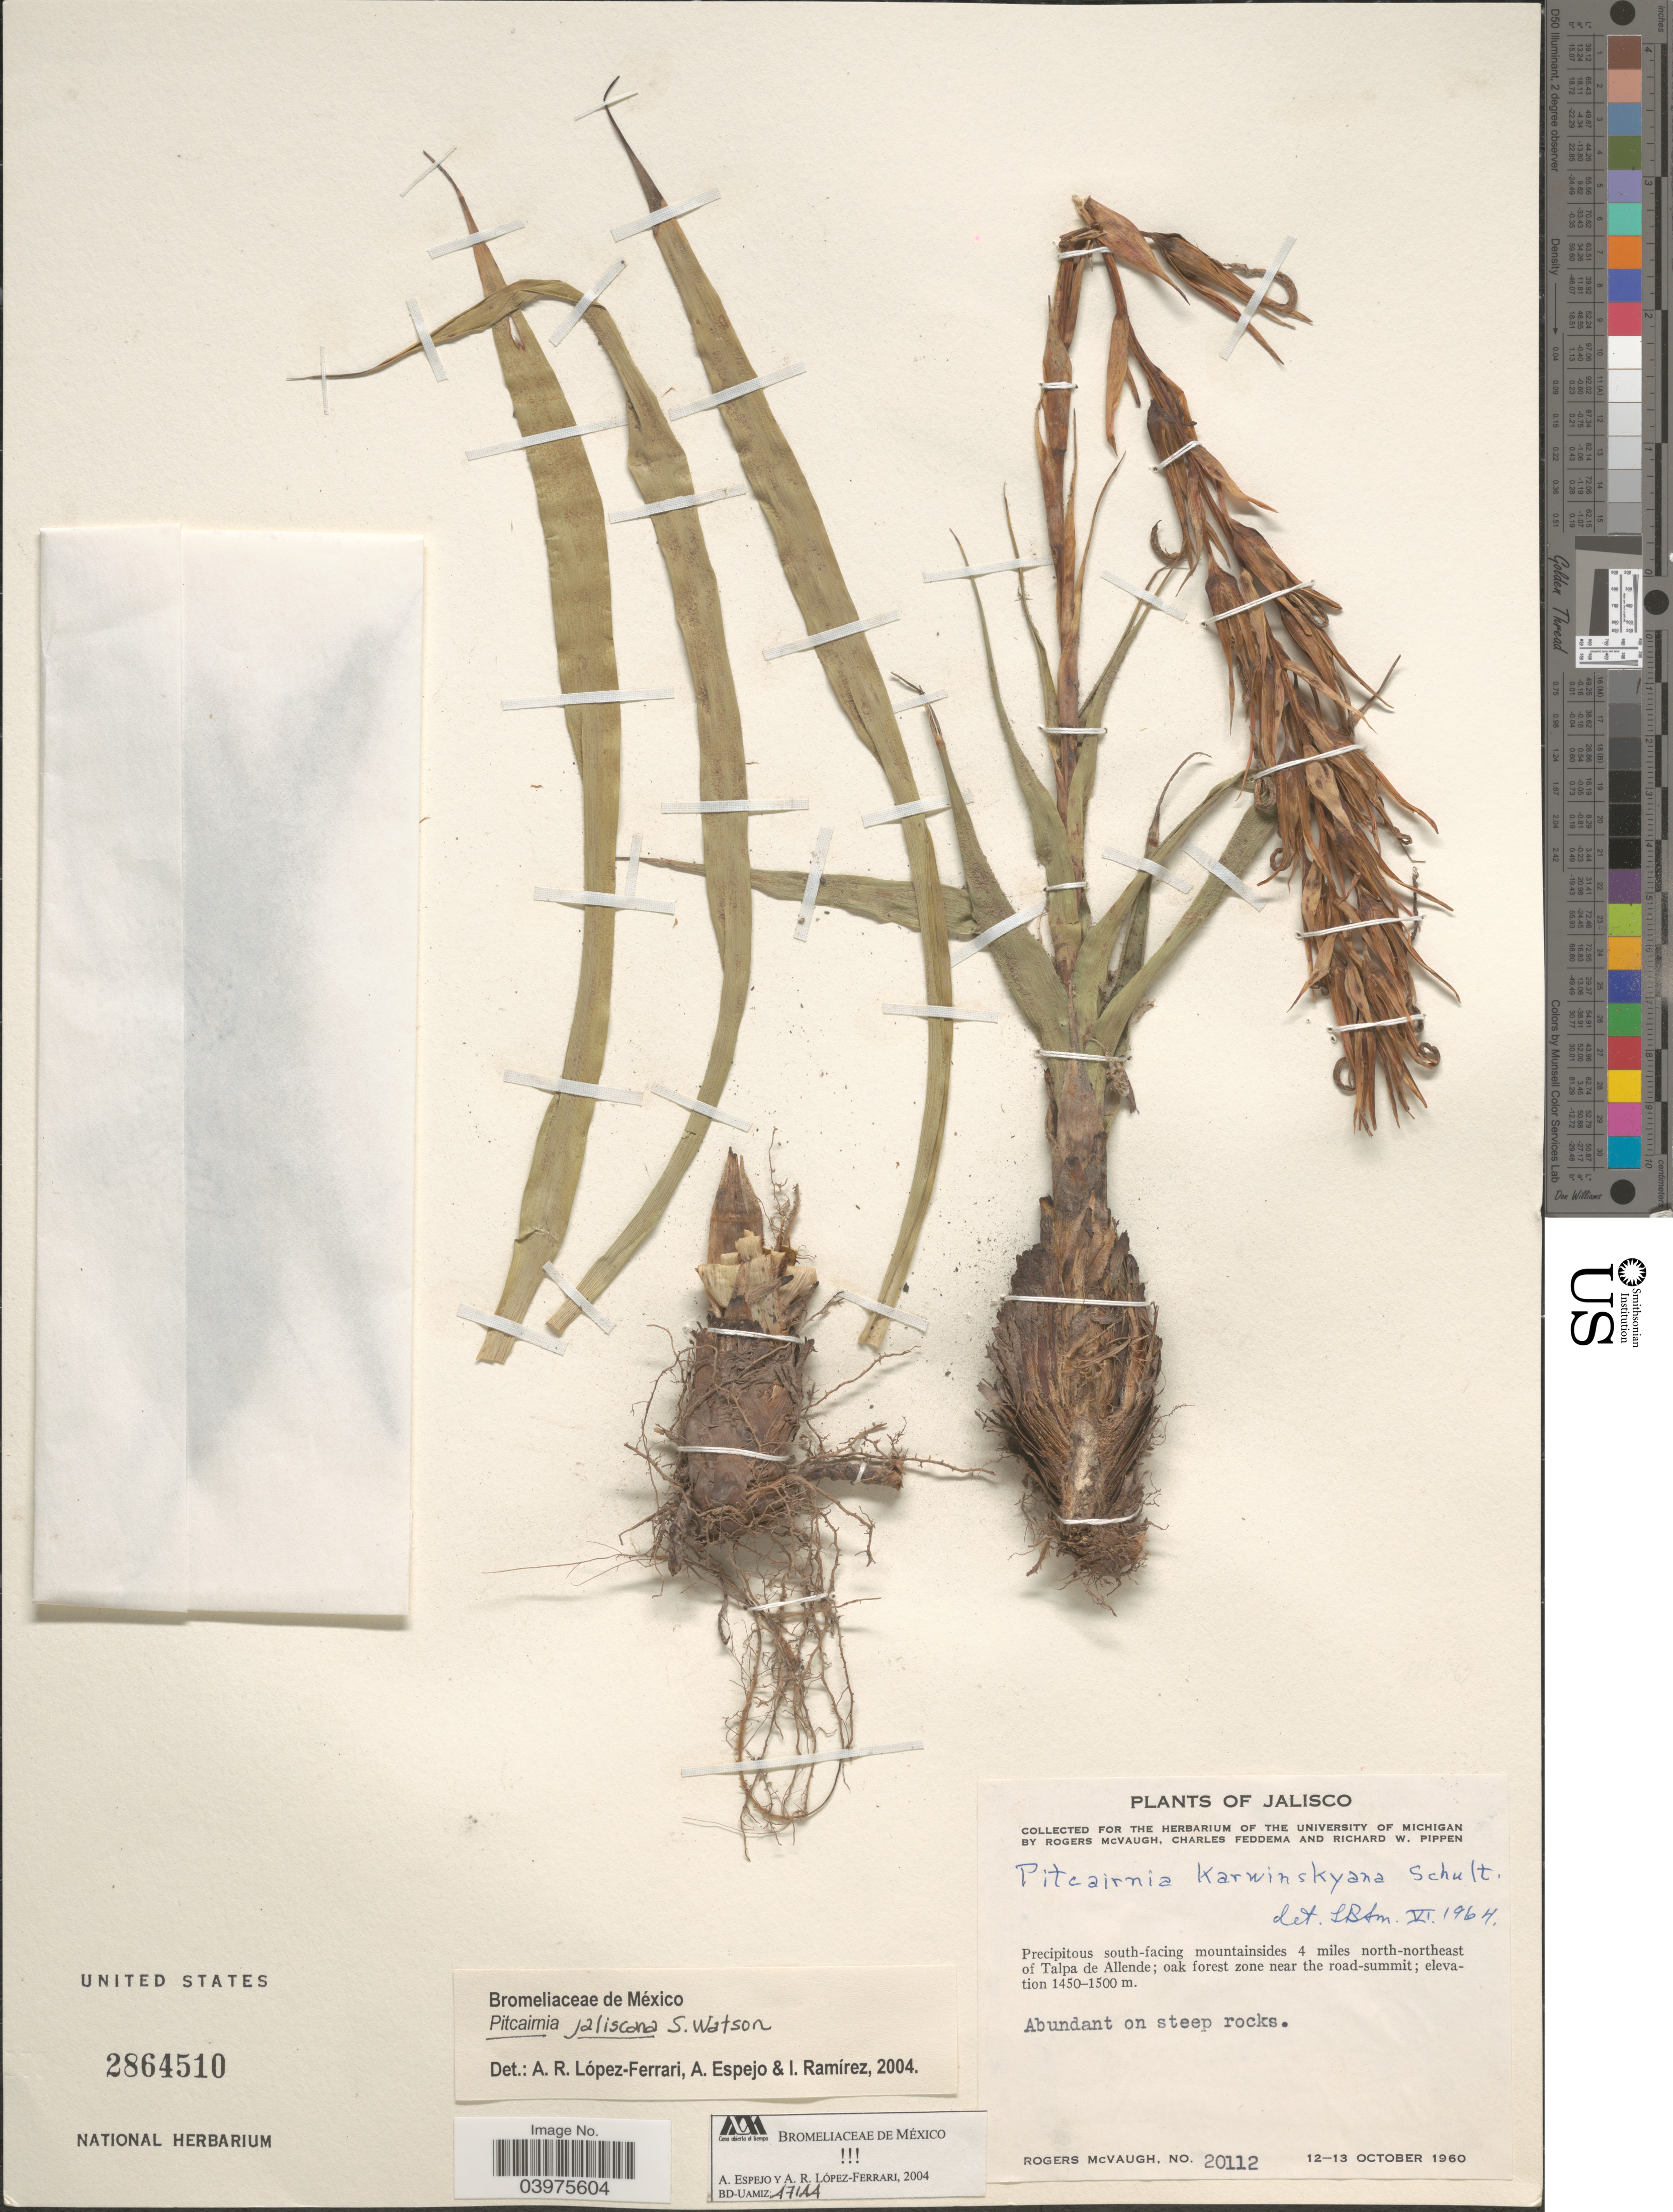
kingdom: Plantae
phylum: Tracheophyta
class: Liliopsida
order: Poales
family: Bromeliaceae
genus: Pitcairnia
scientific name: Pitcairnia jaliscana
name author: S. Watson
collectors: R. McVaugh, C. Feddema & R. W. Pippen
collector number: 20112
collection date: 1960-10-12/1960-10-13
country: Mexico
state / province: Jalisco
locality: Precipitous south-facing mountainsides 4 miles north-northeast of Talpa de Allende; oak forest zone near the road-summit.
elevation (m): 1450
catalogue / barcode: US 2864510